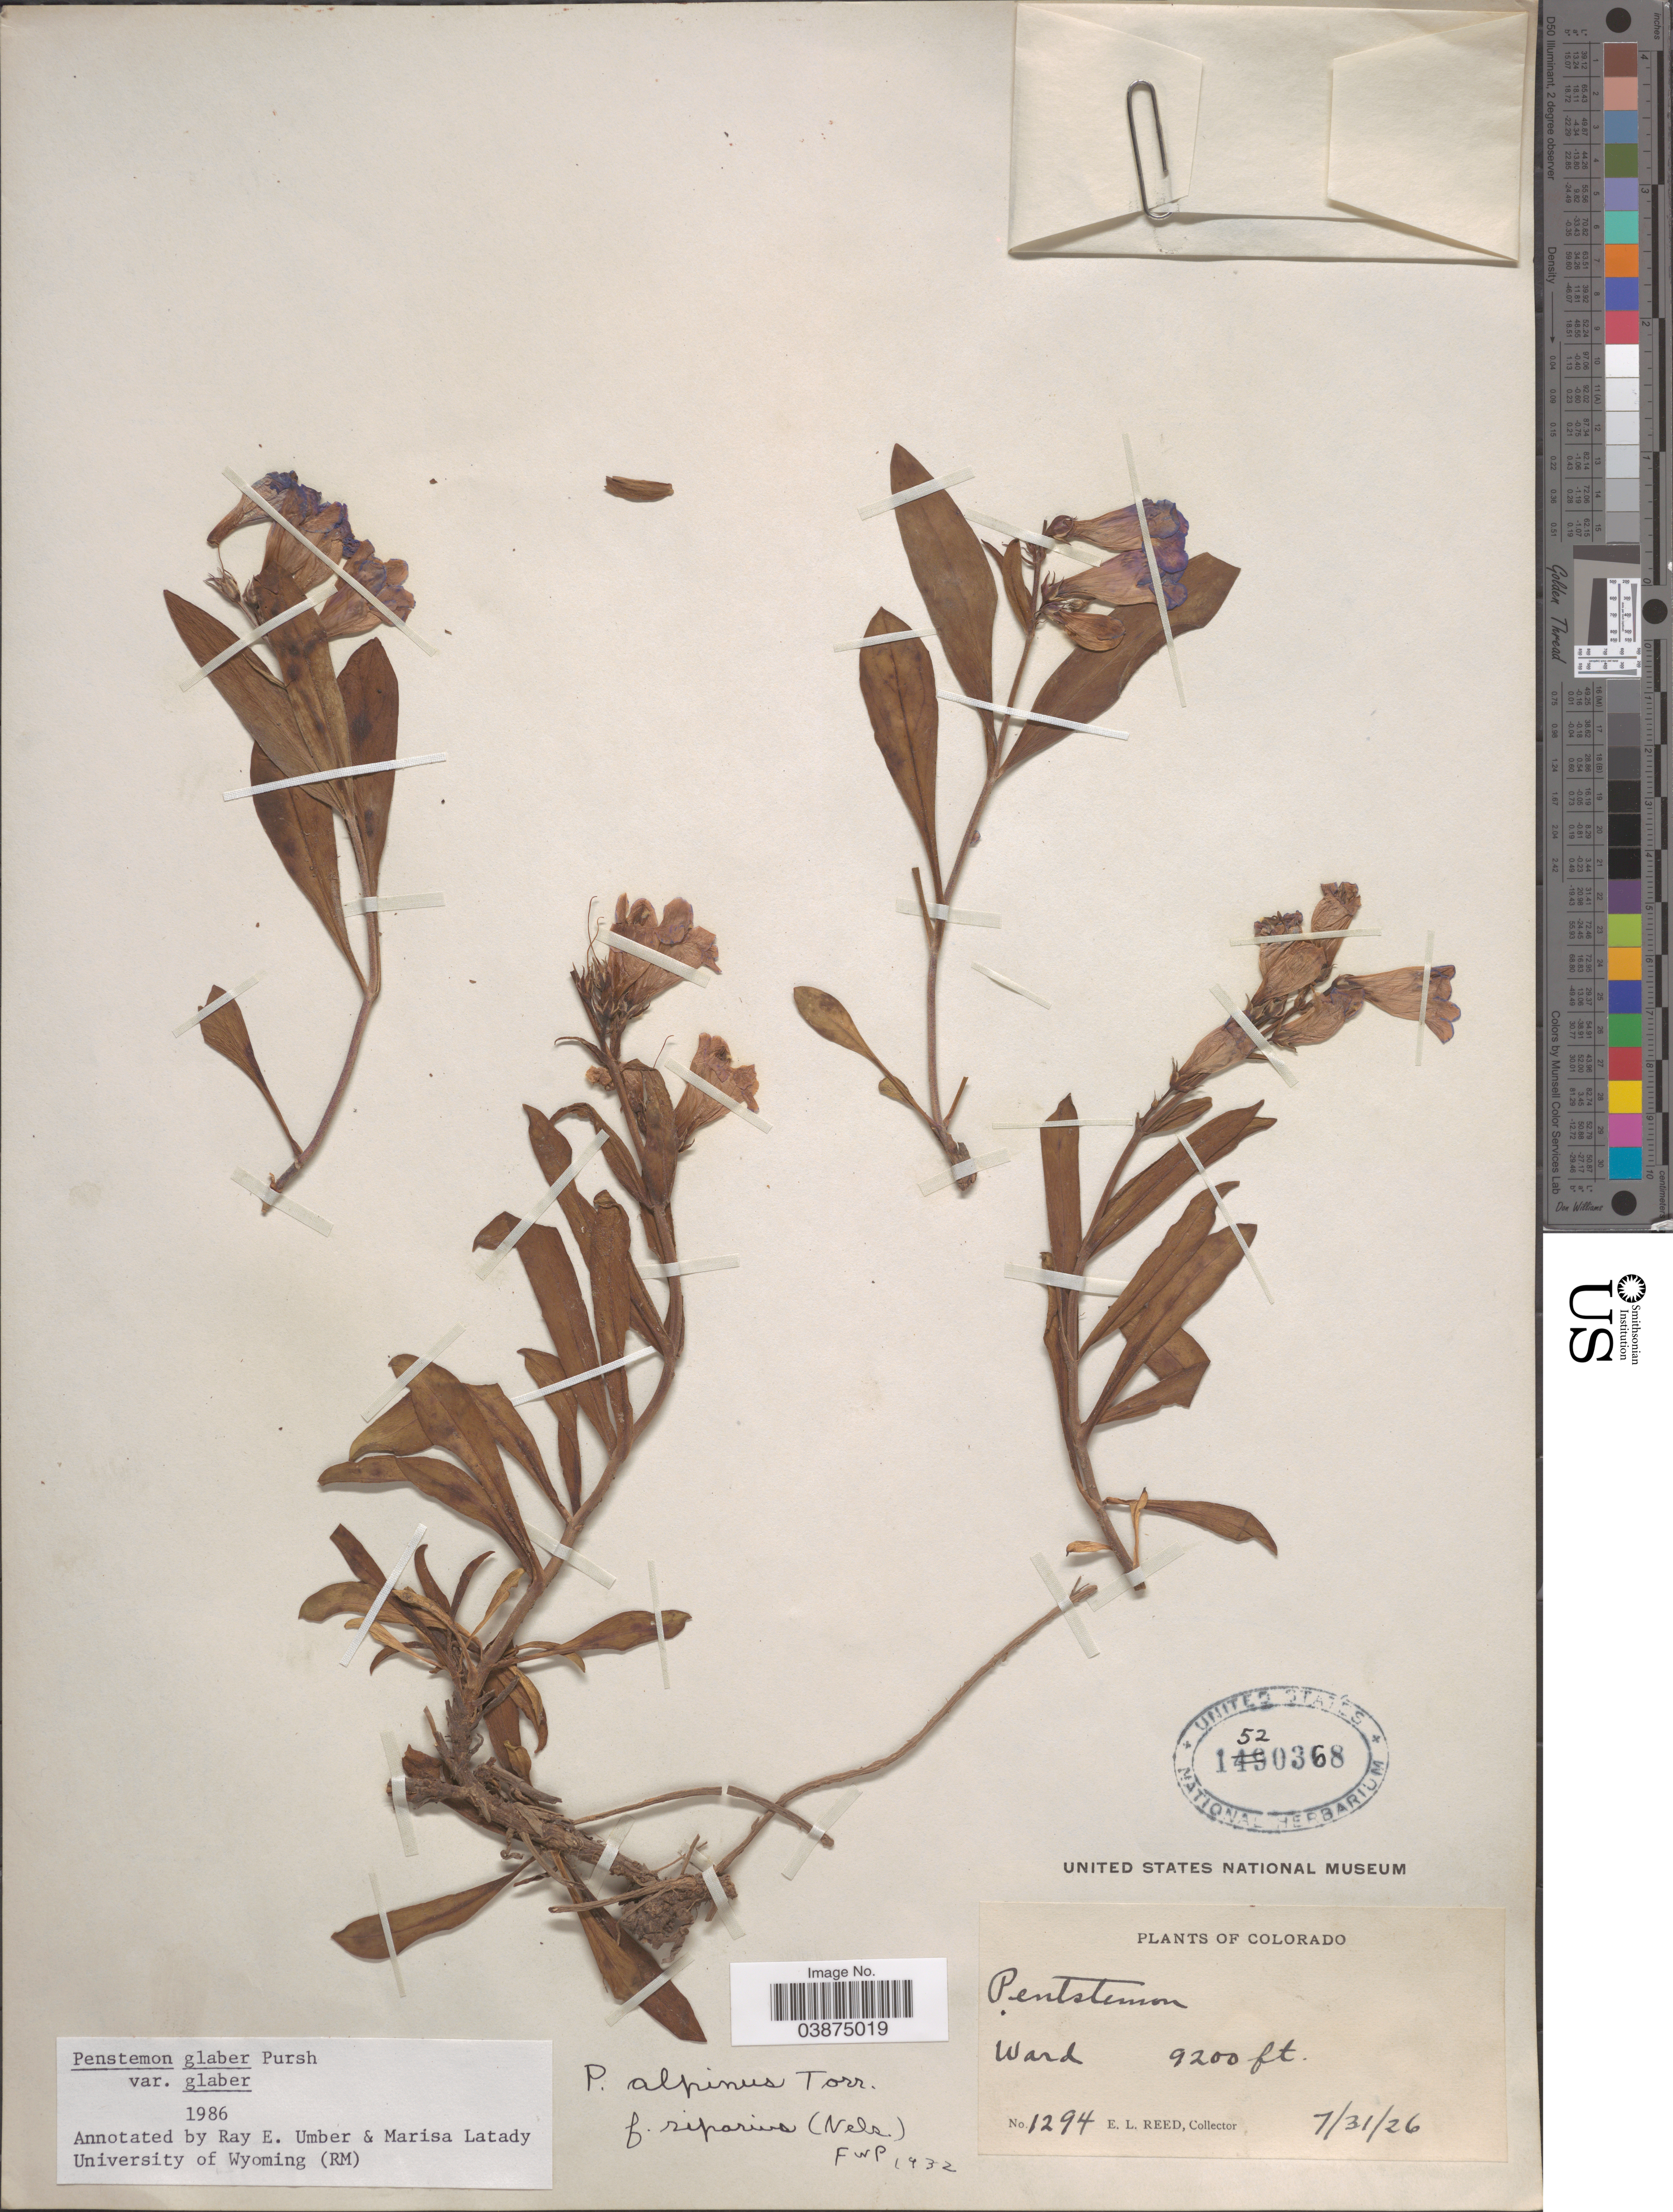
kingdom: Plantae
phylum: Tracheophyta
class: Magnoliopsida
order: Lamiales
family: Plantaginaceae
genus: Penstemon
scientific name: Penstemon glaber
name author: Pursh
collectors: E. Reed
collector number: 1294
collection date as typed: Transcribed d/m/y: 31/7/26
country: United States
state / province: Colorado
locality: Ward.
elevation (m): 2804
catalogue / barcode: US 1520368